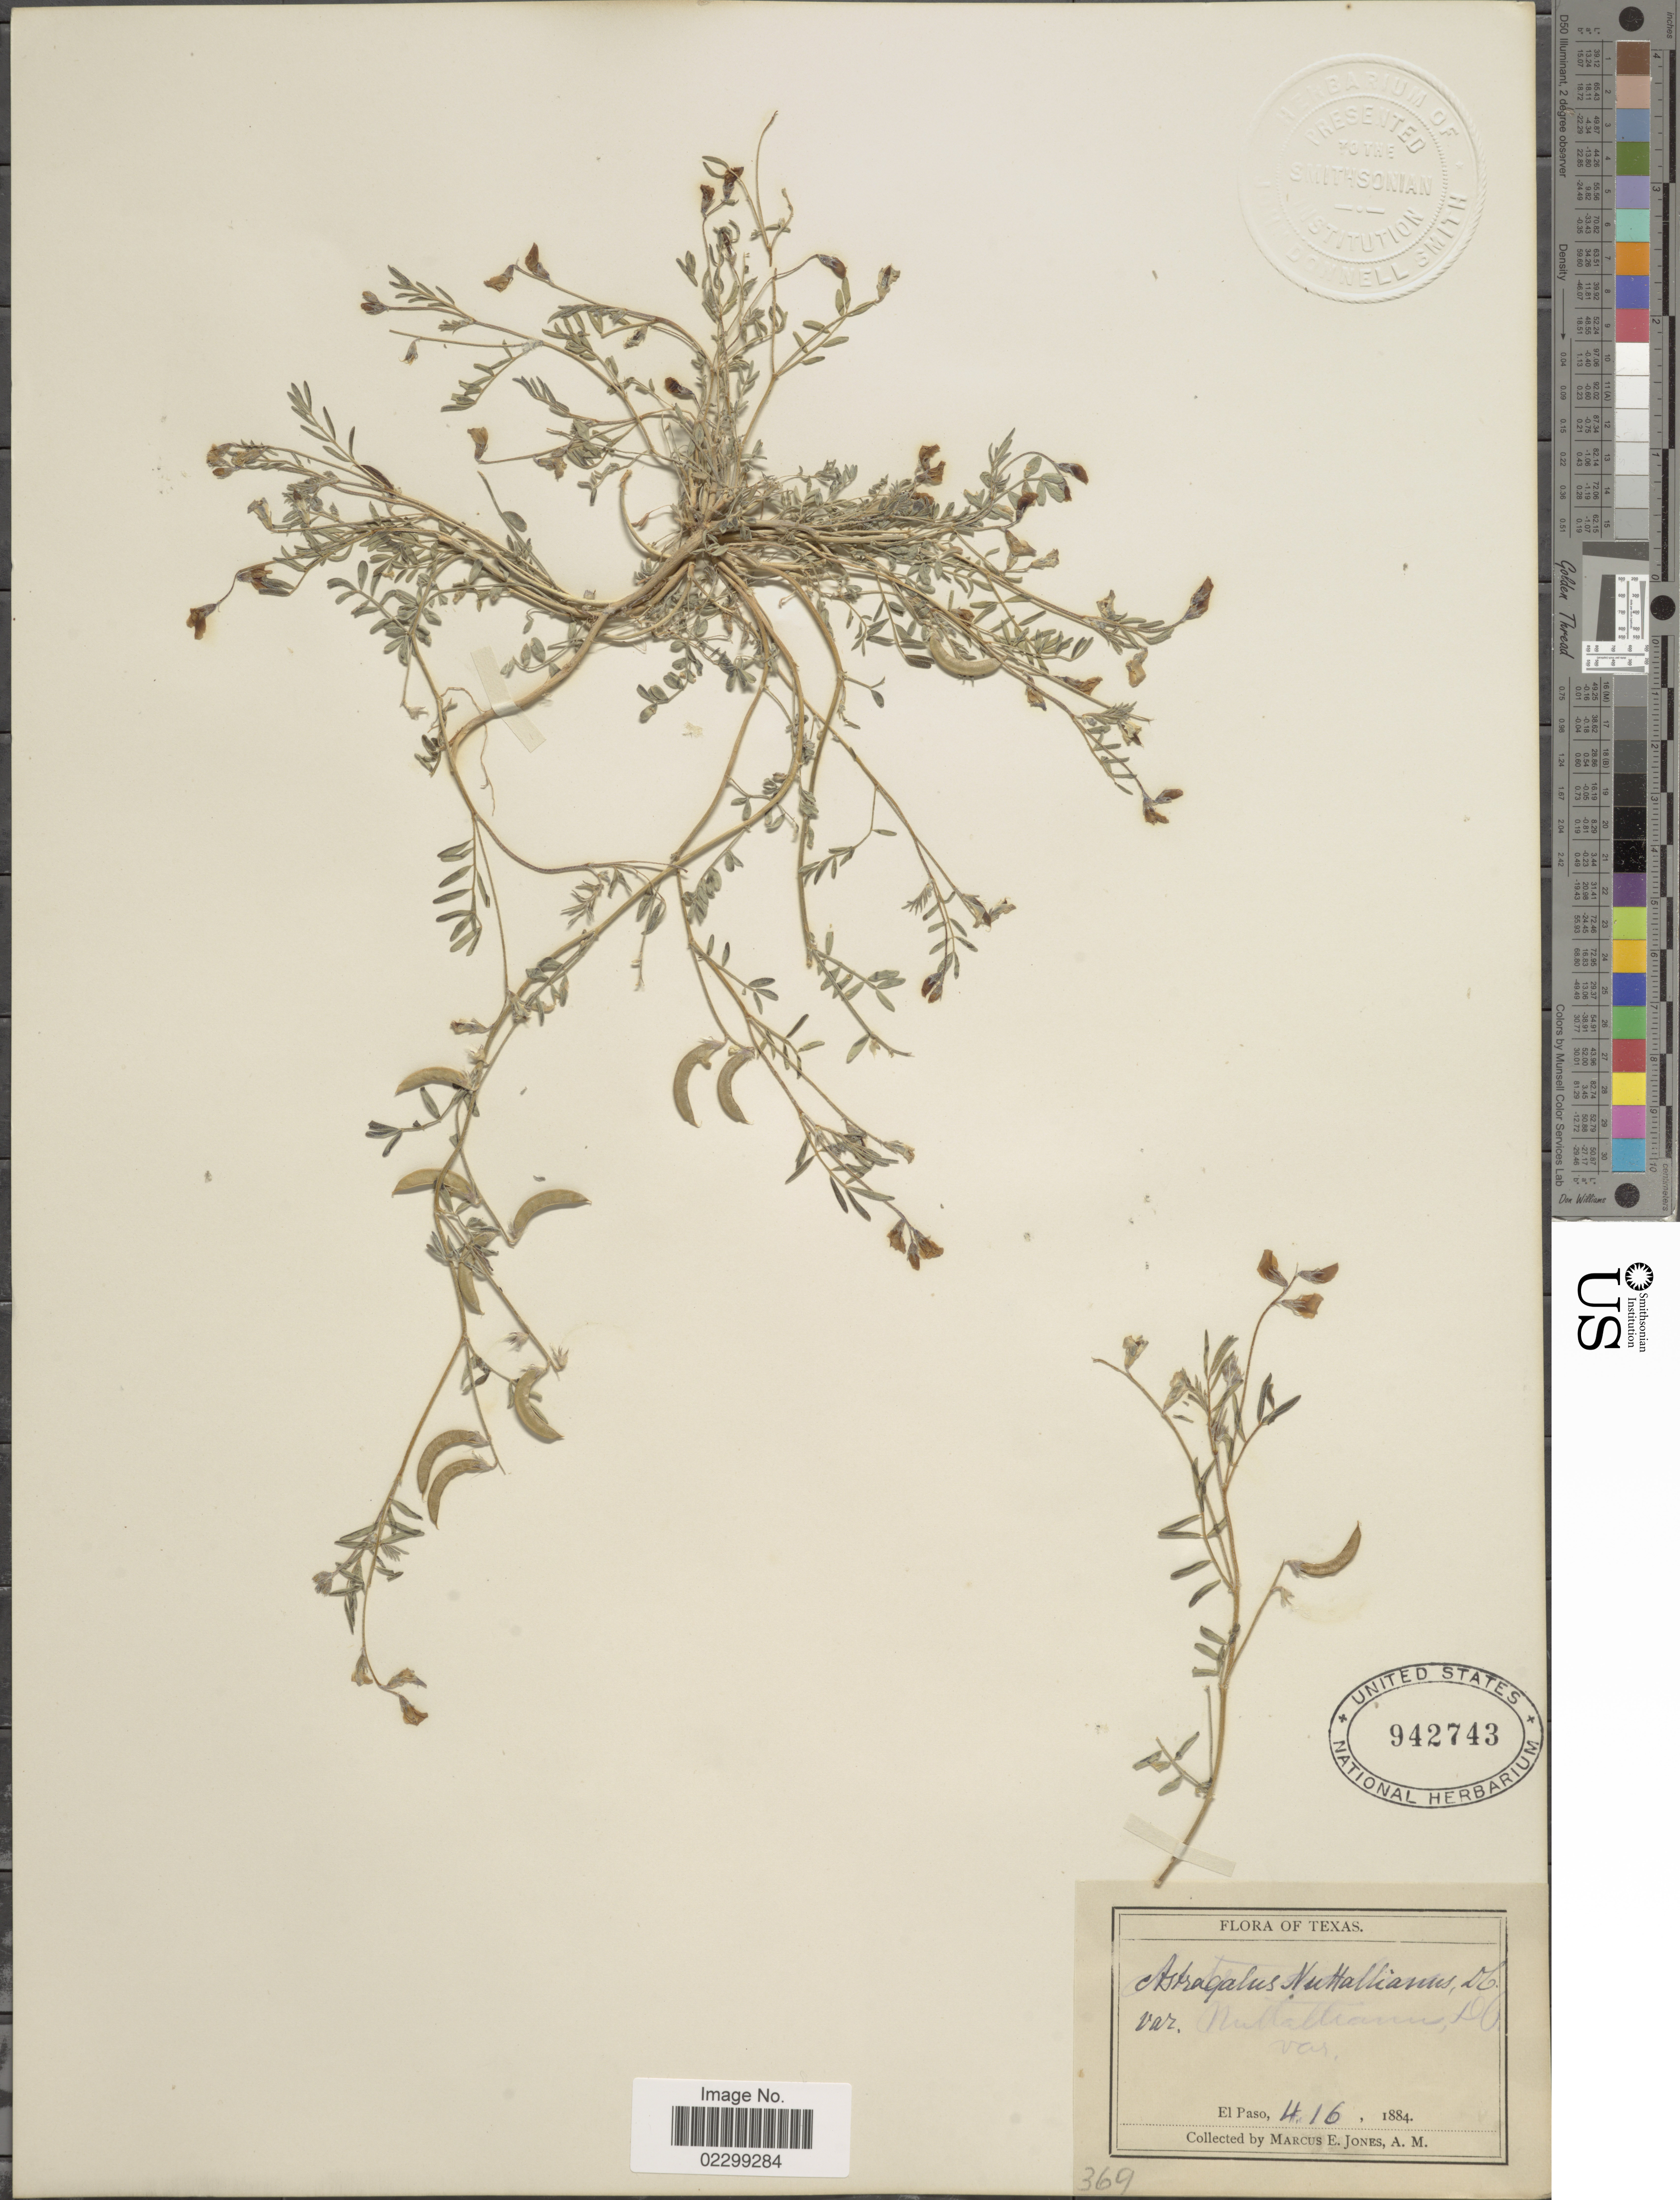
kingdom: Plantae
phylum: Tracheophyta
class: Magnoliopsida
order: Fabales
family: Fabaceae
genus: Astragalus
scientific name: Astragalus austrinus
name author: (Small) O.E. Schulz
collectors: M. E. Jones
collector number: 369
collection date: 1884-04-16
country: United States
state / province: Texas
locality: El Paso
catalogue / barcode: US 942743